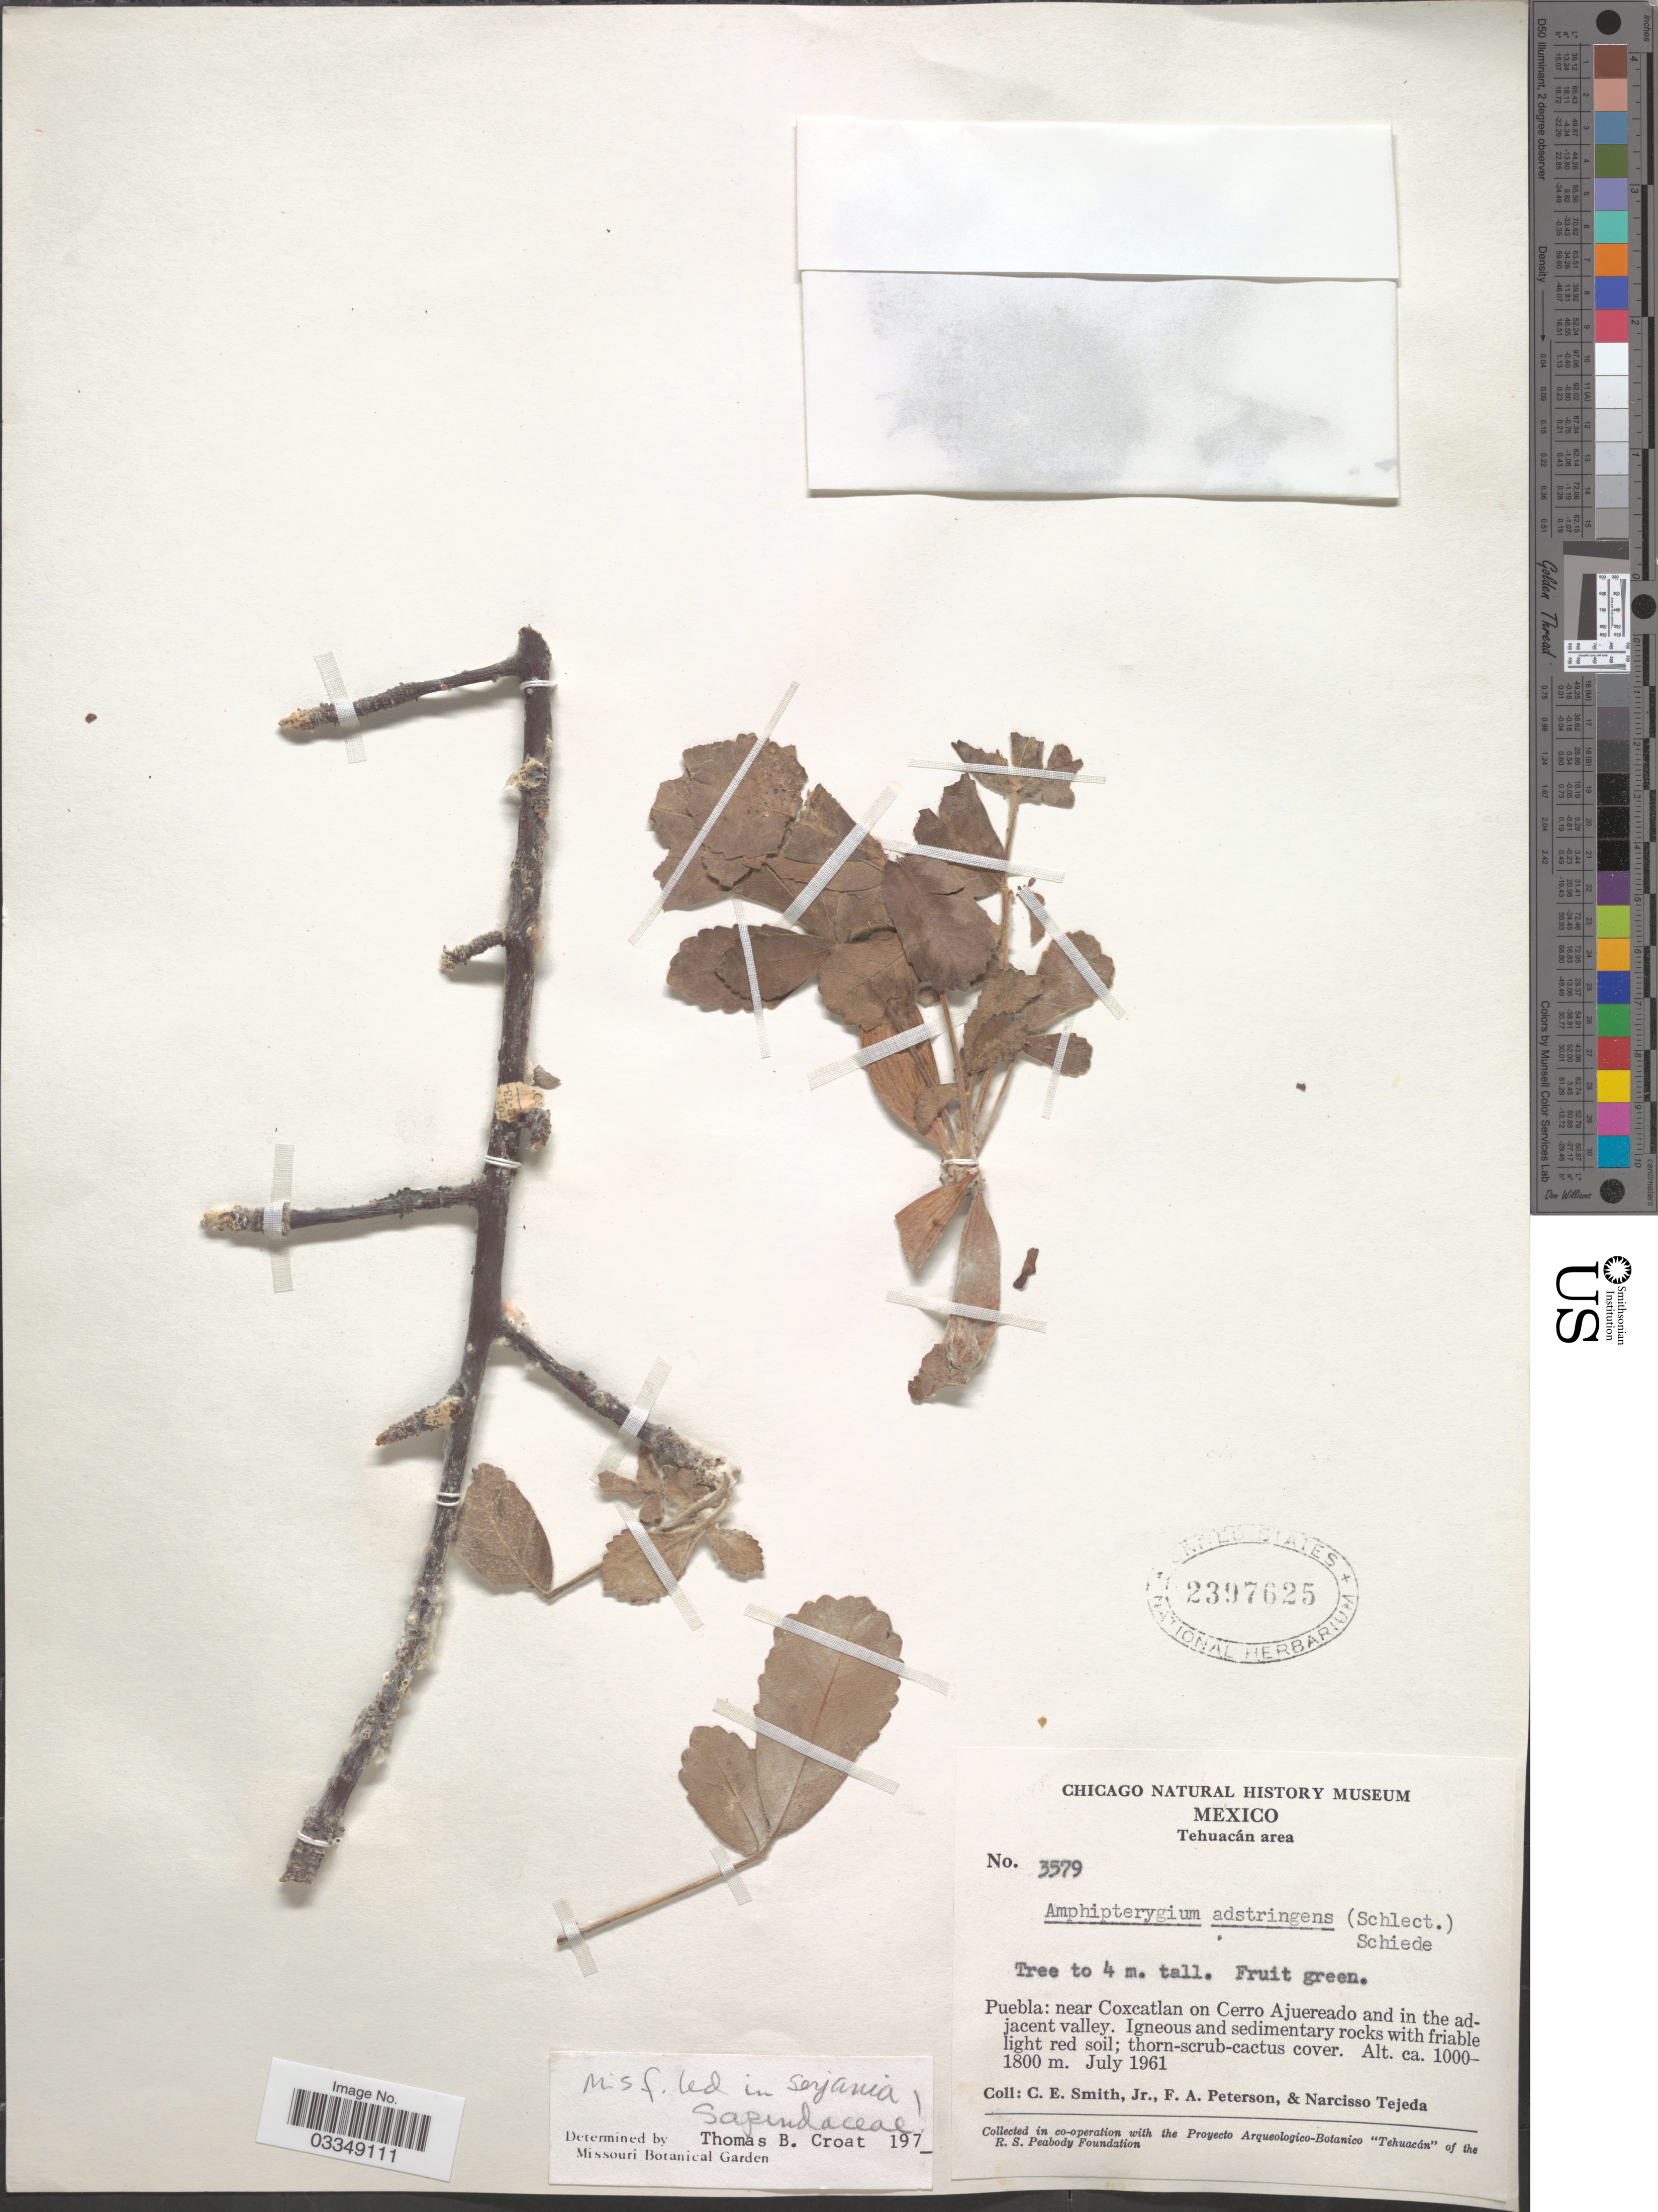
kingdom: Plantae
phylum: Tracheophyta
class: Magnoliopsida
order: Sapindales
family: Anacardiaceae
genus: Amphipterygium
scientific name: Amphipterygium adstringens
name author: (Schltdl.) Schiede ex Standl.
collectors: C. E. Smith Jr., F. A. Peterson & N. Tejeda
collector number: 3579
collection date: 1961-07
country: Mexico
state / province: Puebla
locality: Tehuacán area. Near Coxcatlan on Cerro Ajuereado and in the adjacent valley.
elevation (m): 1800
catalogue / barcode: US 2397625